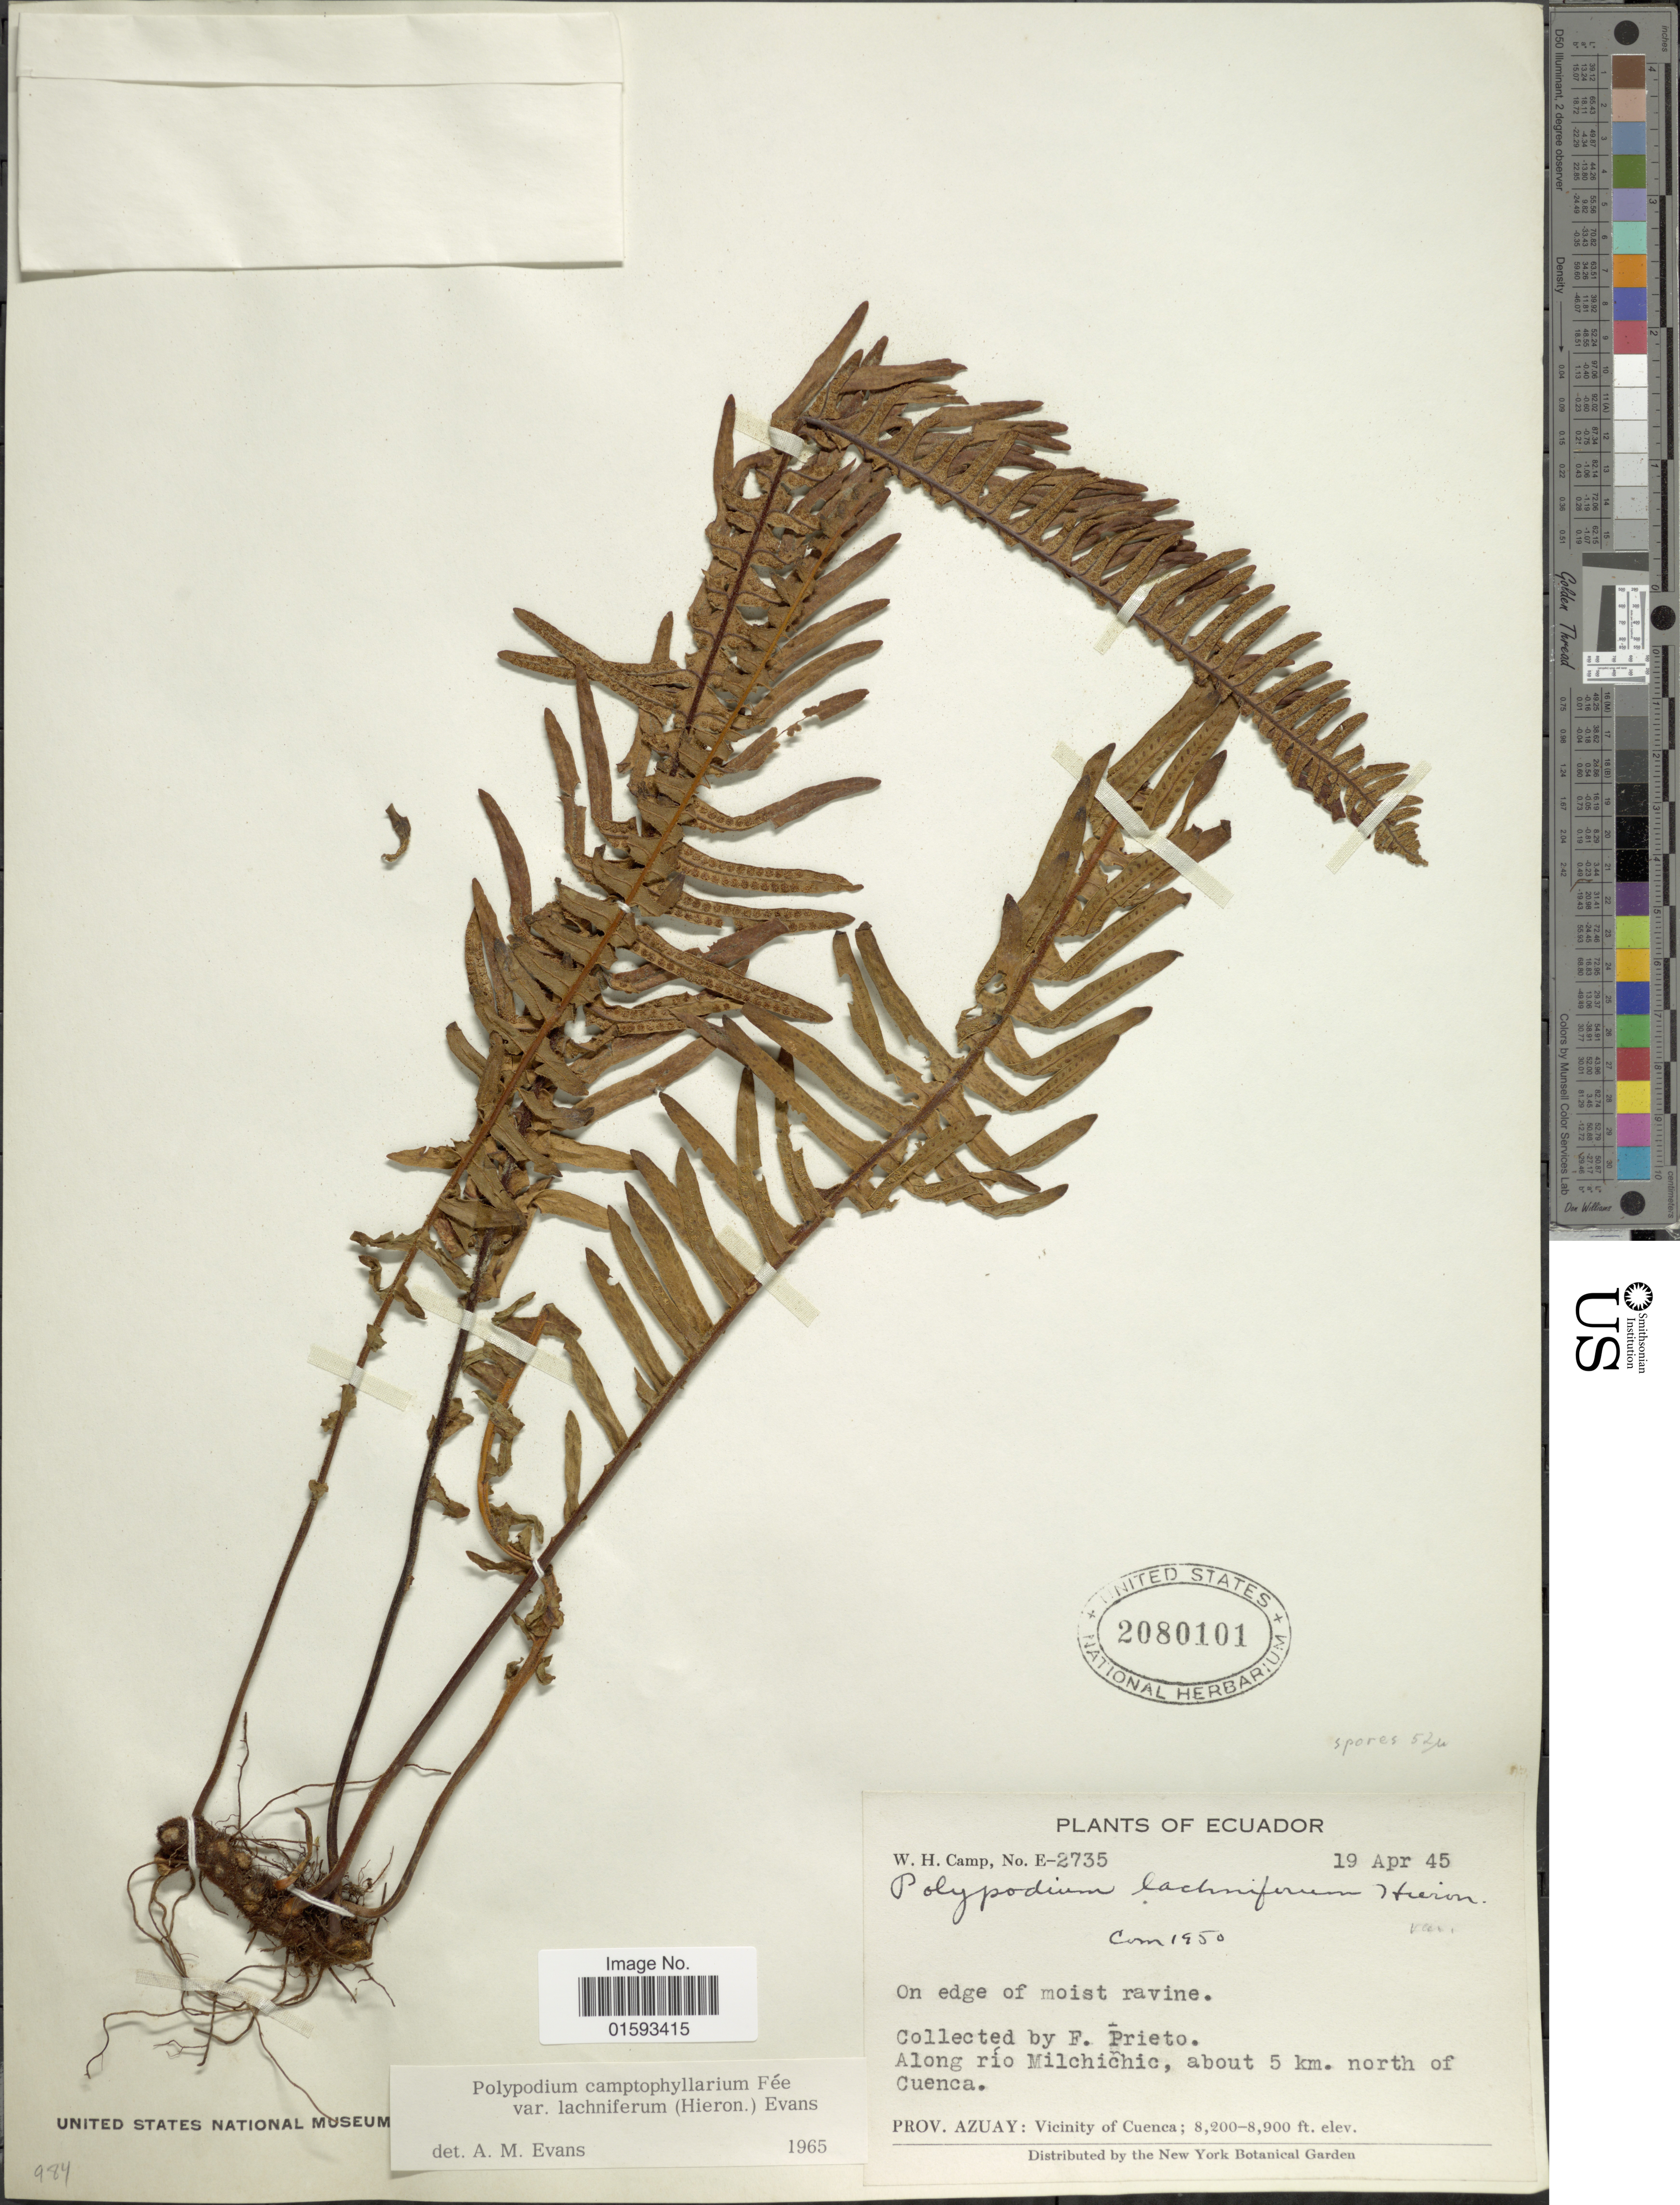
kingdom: Plantae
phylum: Tracheophyta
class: Polypodiopsida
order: Polypodiales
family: Polypodiaceae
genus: Pecluma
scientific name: Pecluma camptophyllaria var. lachnifera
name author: (Hieron.) Lellinger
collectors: W. H. Camp & F. Prieto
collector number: E2735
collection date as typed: Transcribed d/m/y: 19/4/45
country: Ecuador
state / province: Azuay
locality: On edge of moist ravine, Along rio Milchichic, about 5 km. north of Cuenca, vicinity of Cuenca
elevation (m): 2499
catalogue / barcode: US 2080101